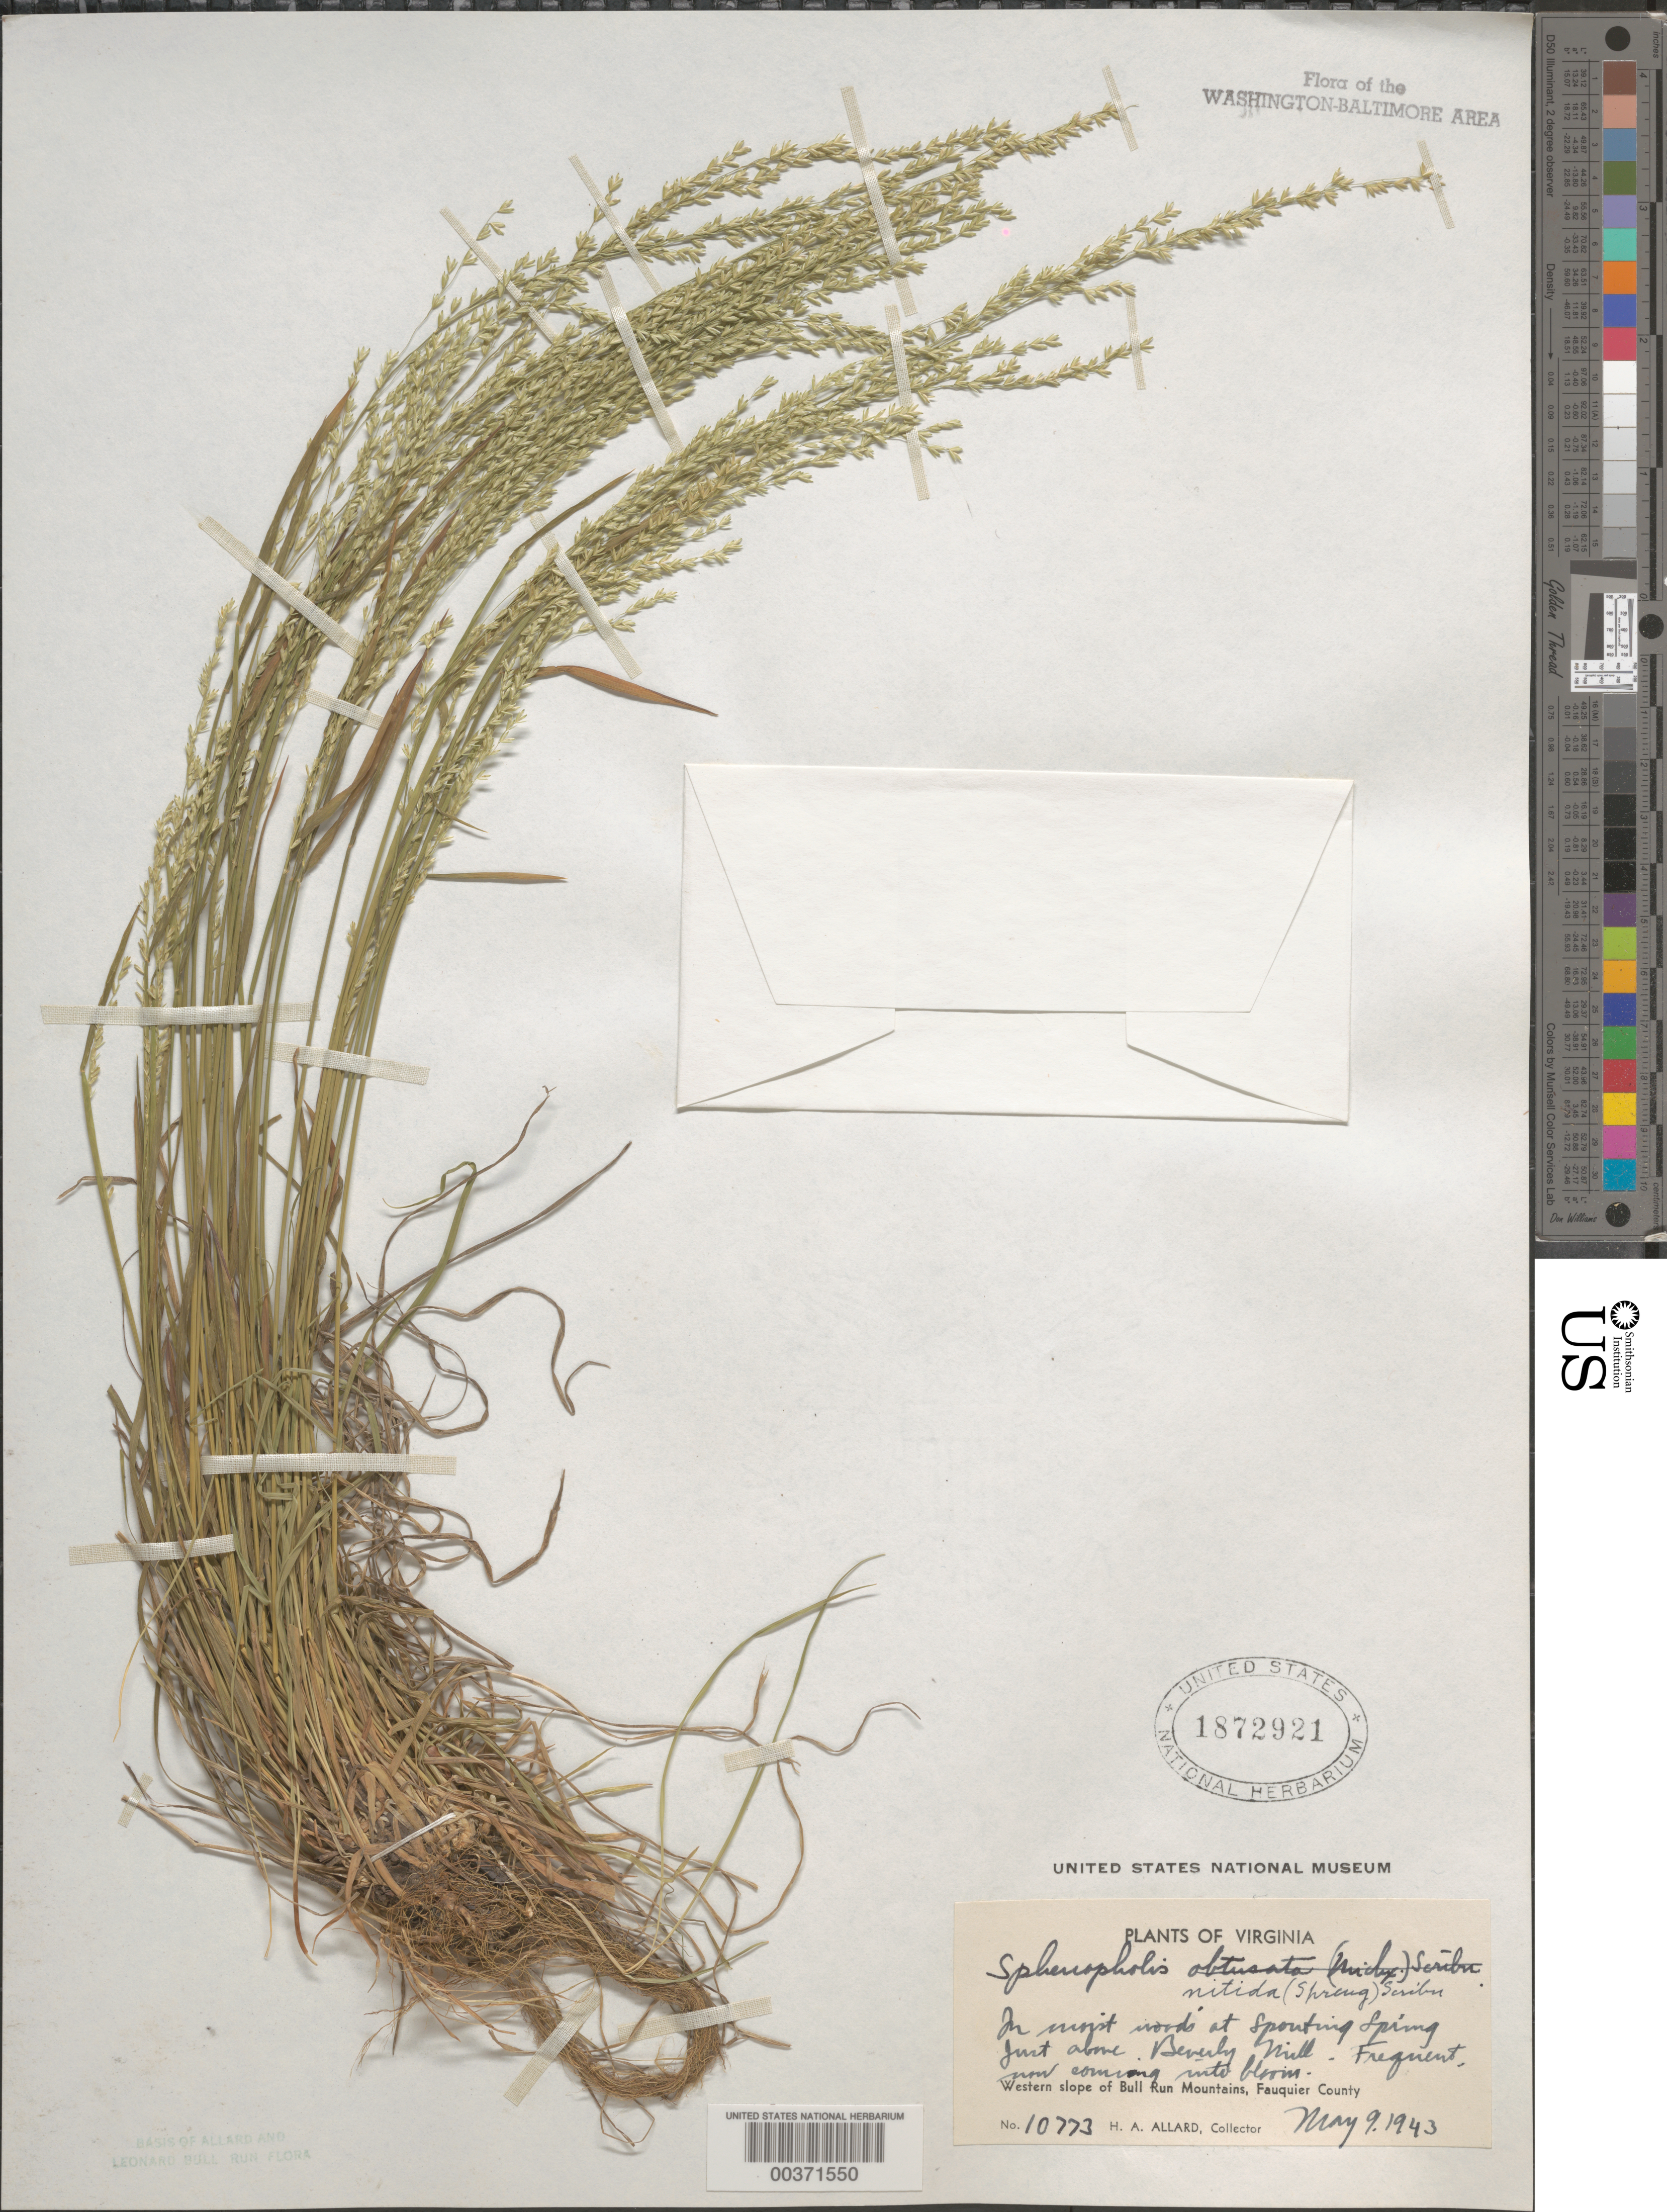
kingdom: Plantae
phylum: Tracheophyta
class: Liliopsida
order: Poales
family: Poaceae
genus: Sphenopholis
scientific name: Sphenopholis nitida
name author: (Biehler) Scribn.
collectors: H. A. Allard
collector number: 10773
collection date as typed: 09 May 1943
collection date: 1943-05-09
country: United States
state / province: Virginia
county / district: Fauquier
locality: Spouting Spring, above Beverley Mill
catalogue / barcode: US 1872921